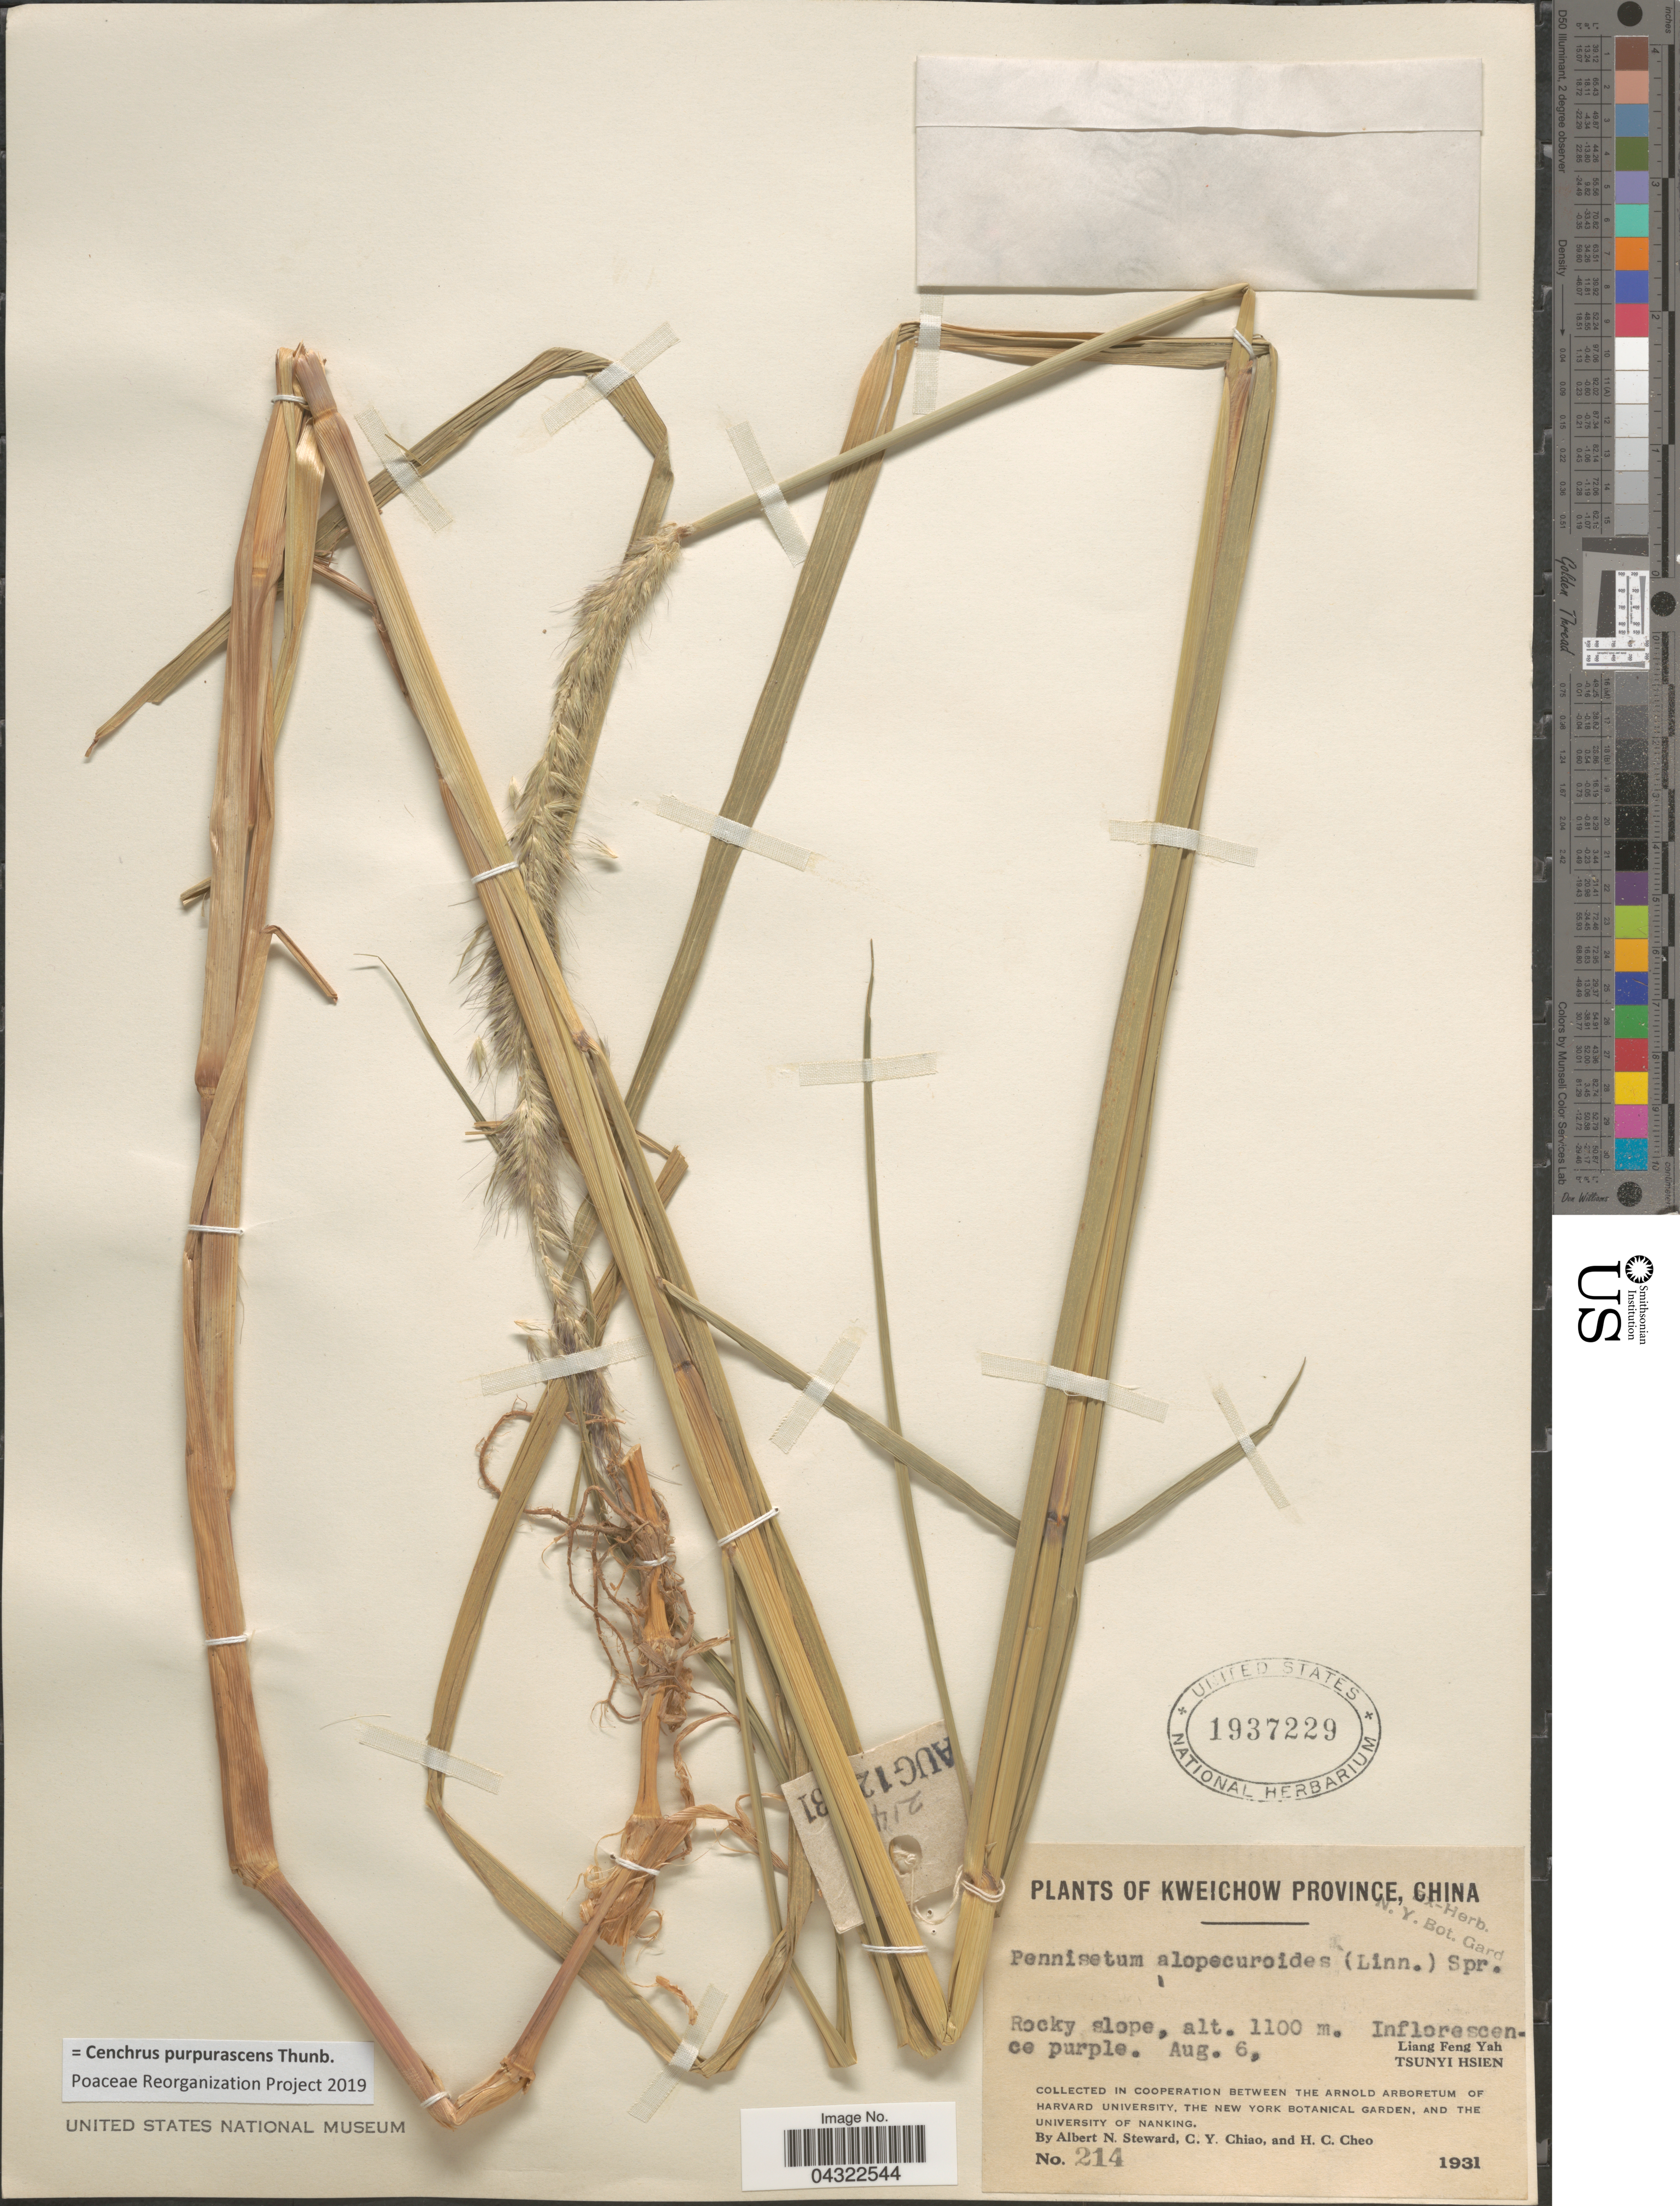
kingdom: Plantae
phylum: Tracheophyta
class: Liliopsida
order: Poales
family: Poaceae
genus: Cenchrus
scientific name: Cenchrus purpurascens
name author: Thunb.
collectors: A. N. Steward, C. Y. Chiao & H. Cheo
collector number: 214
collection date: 1931-08-06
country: China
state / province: Guizhou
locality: Kweichow Province. Rocky slope. Liang Feng Yah. Tsunyi Hsien.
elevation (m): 1100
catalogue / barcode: US 1937229